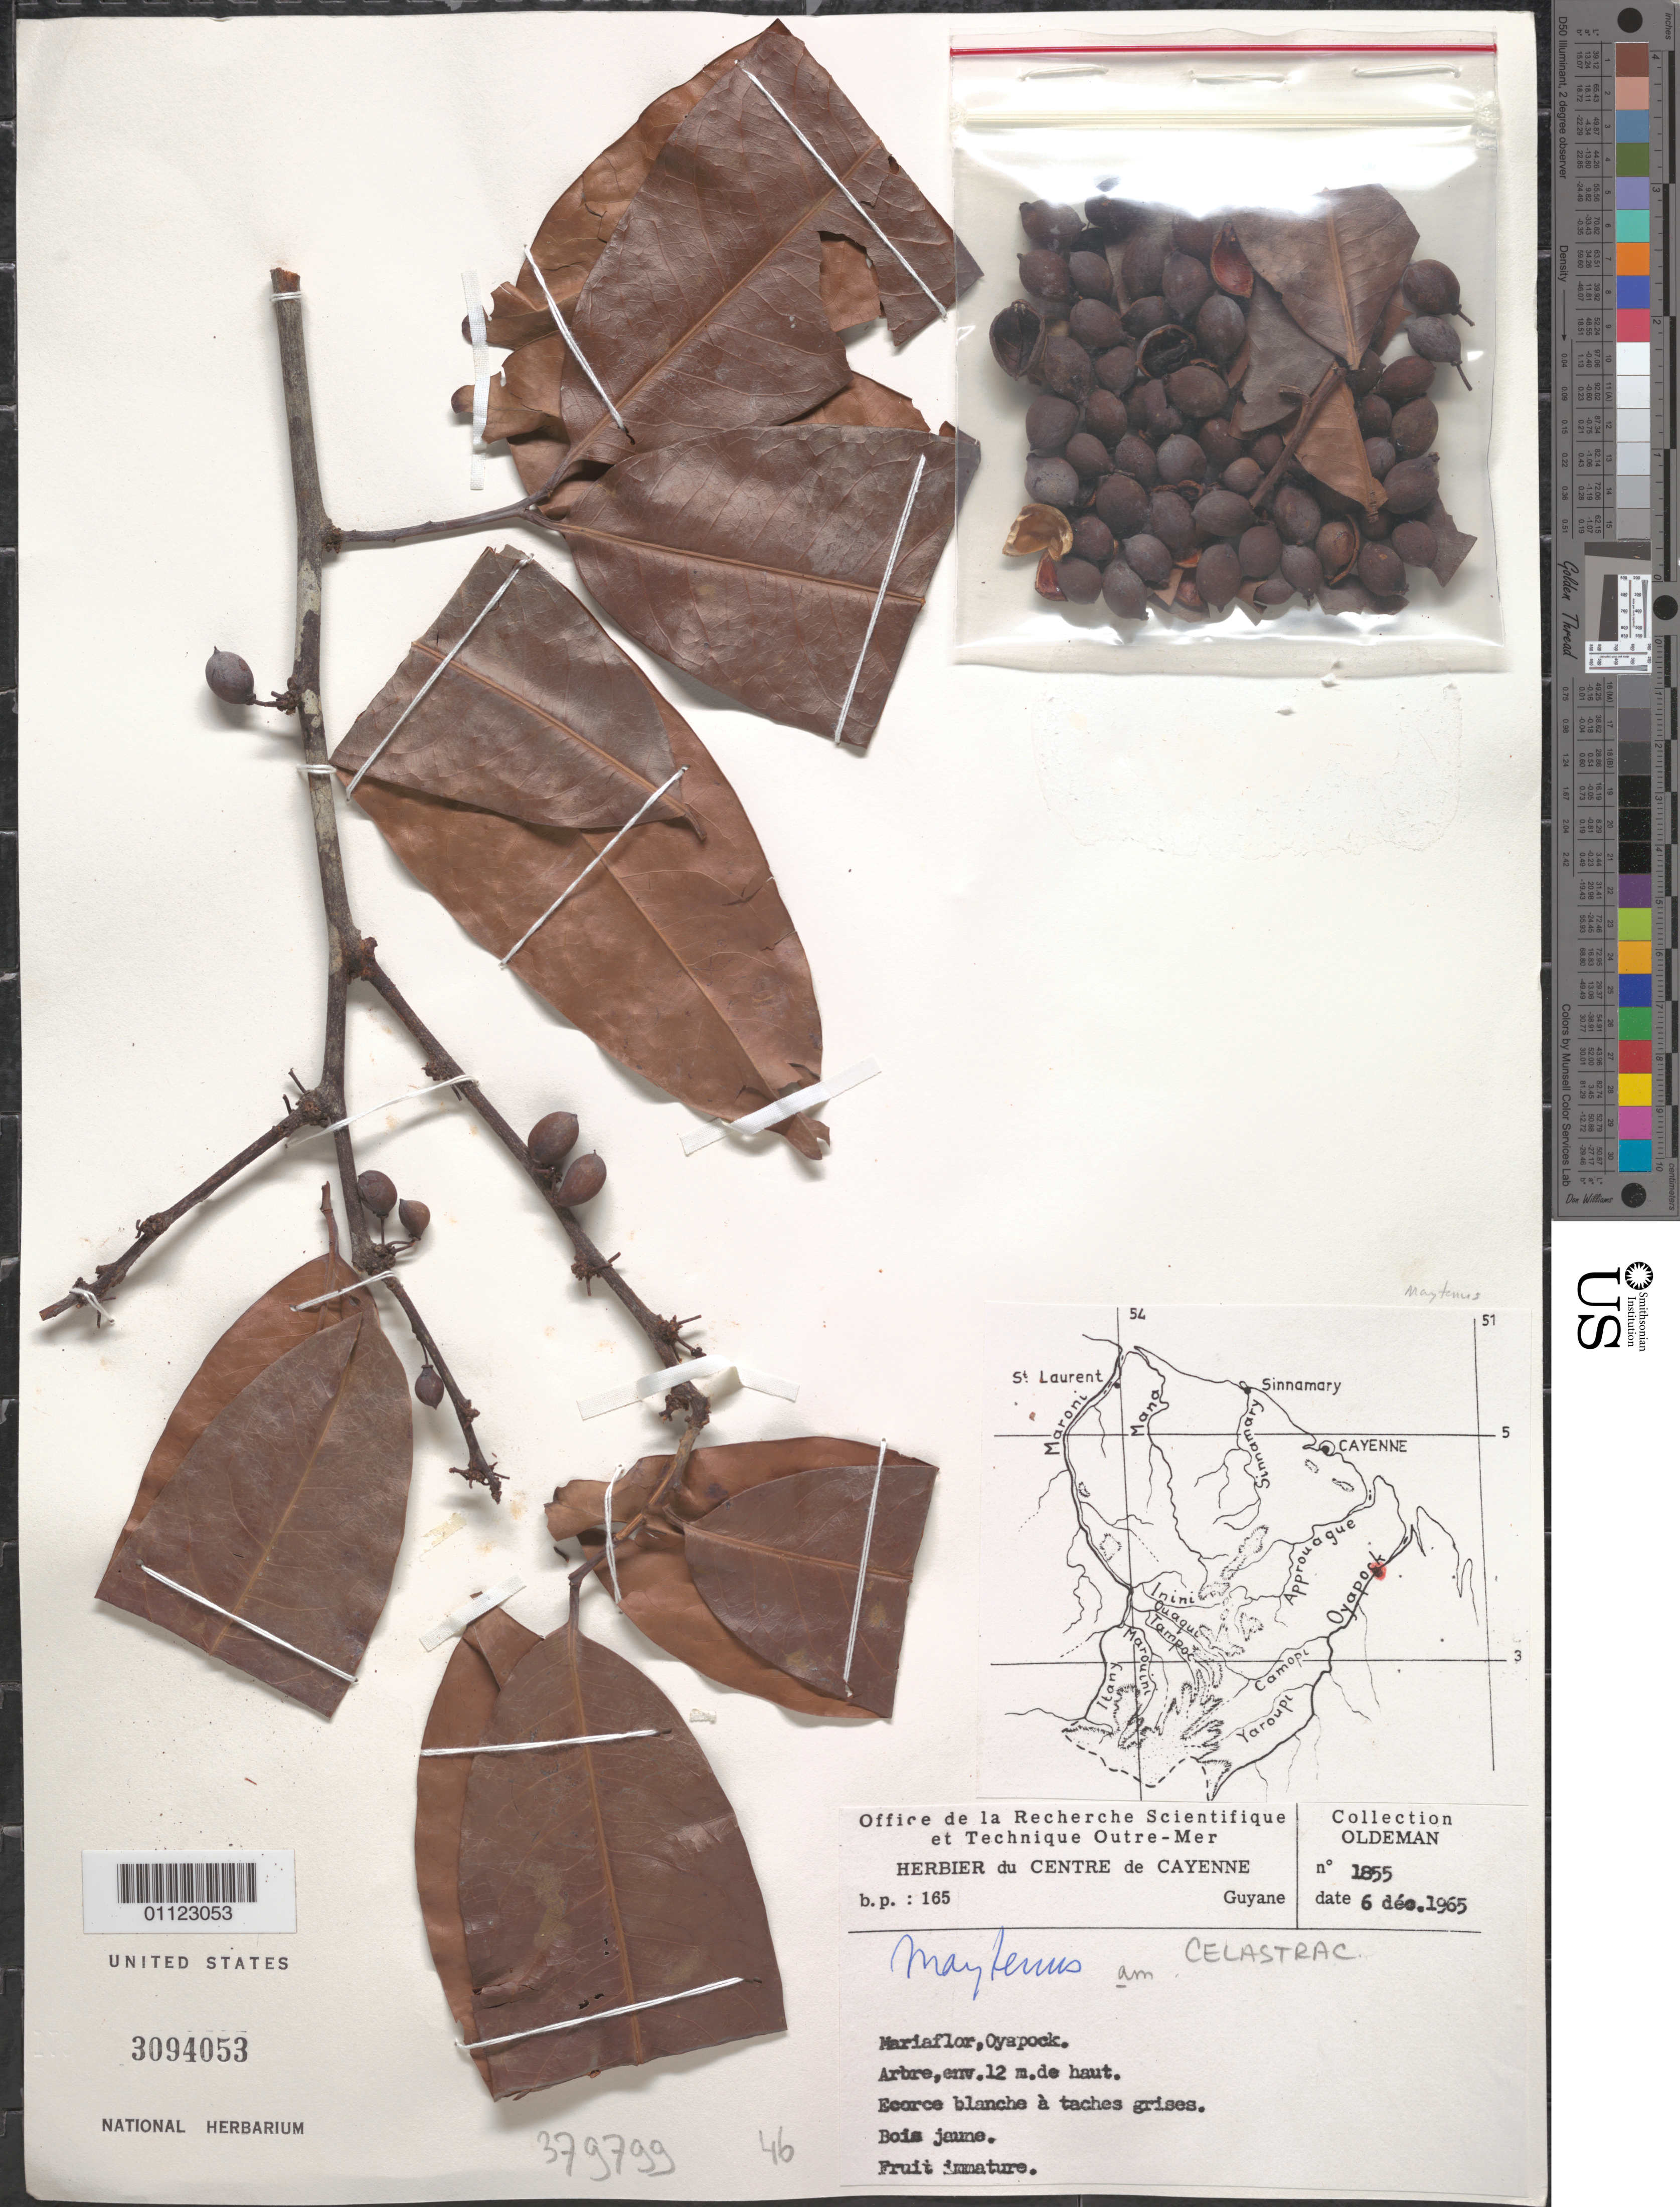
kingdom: Plantae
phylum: Tracheophyta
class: Magnoliopsida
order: Celastrales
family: Celastraceae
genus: Maytenus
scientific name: Maytenus sp.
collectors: -- Oldeman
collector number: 1855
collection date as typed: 6 dec. 1965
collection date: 1965-12-06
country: French Guiana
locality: Mariaflor, Oyapock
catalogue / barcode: US 3094053